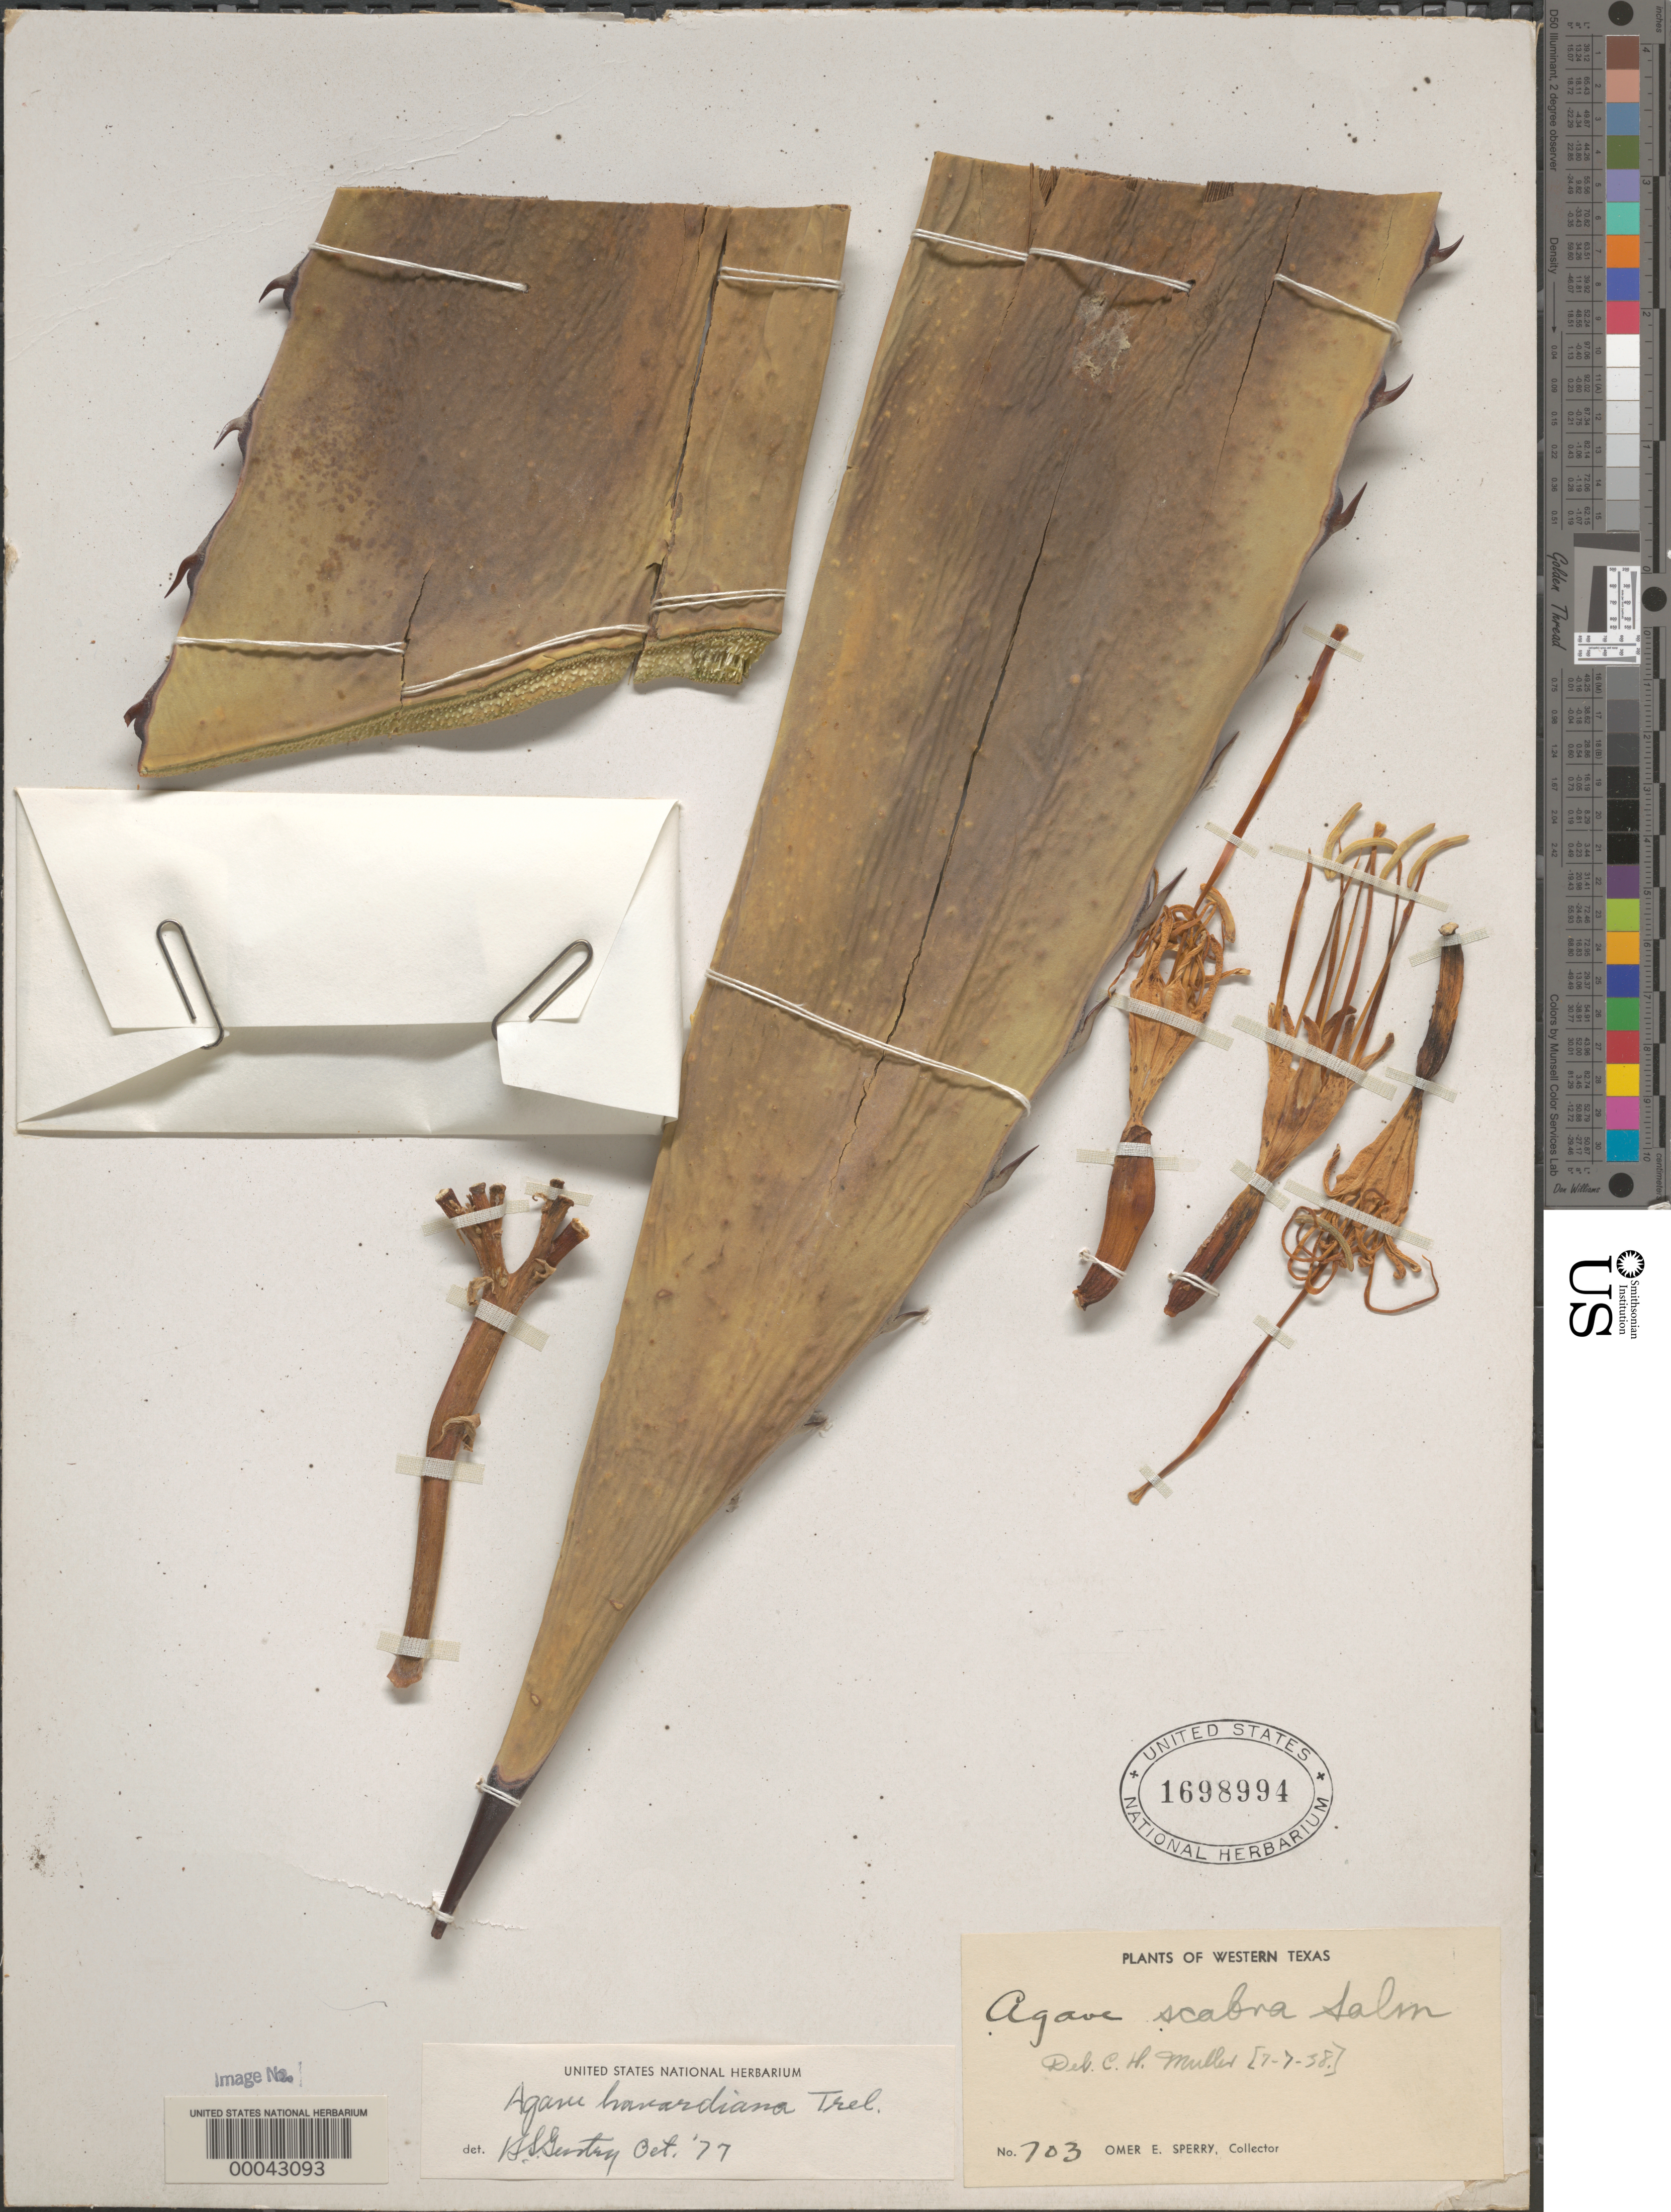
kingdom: Plantae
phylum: Tracheophyta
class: Liliopsida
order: Asparagales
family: Asparagaceae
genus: Agave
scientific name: Agave havardiana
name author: Trel.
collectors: O. E. Sperry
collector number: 703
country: United States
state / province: Texas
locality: Western Texas.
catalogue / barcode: US 1698994